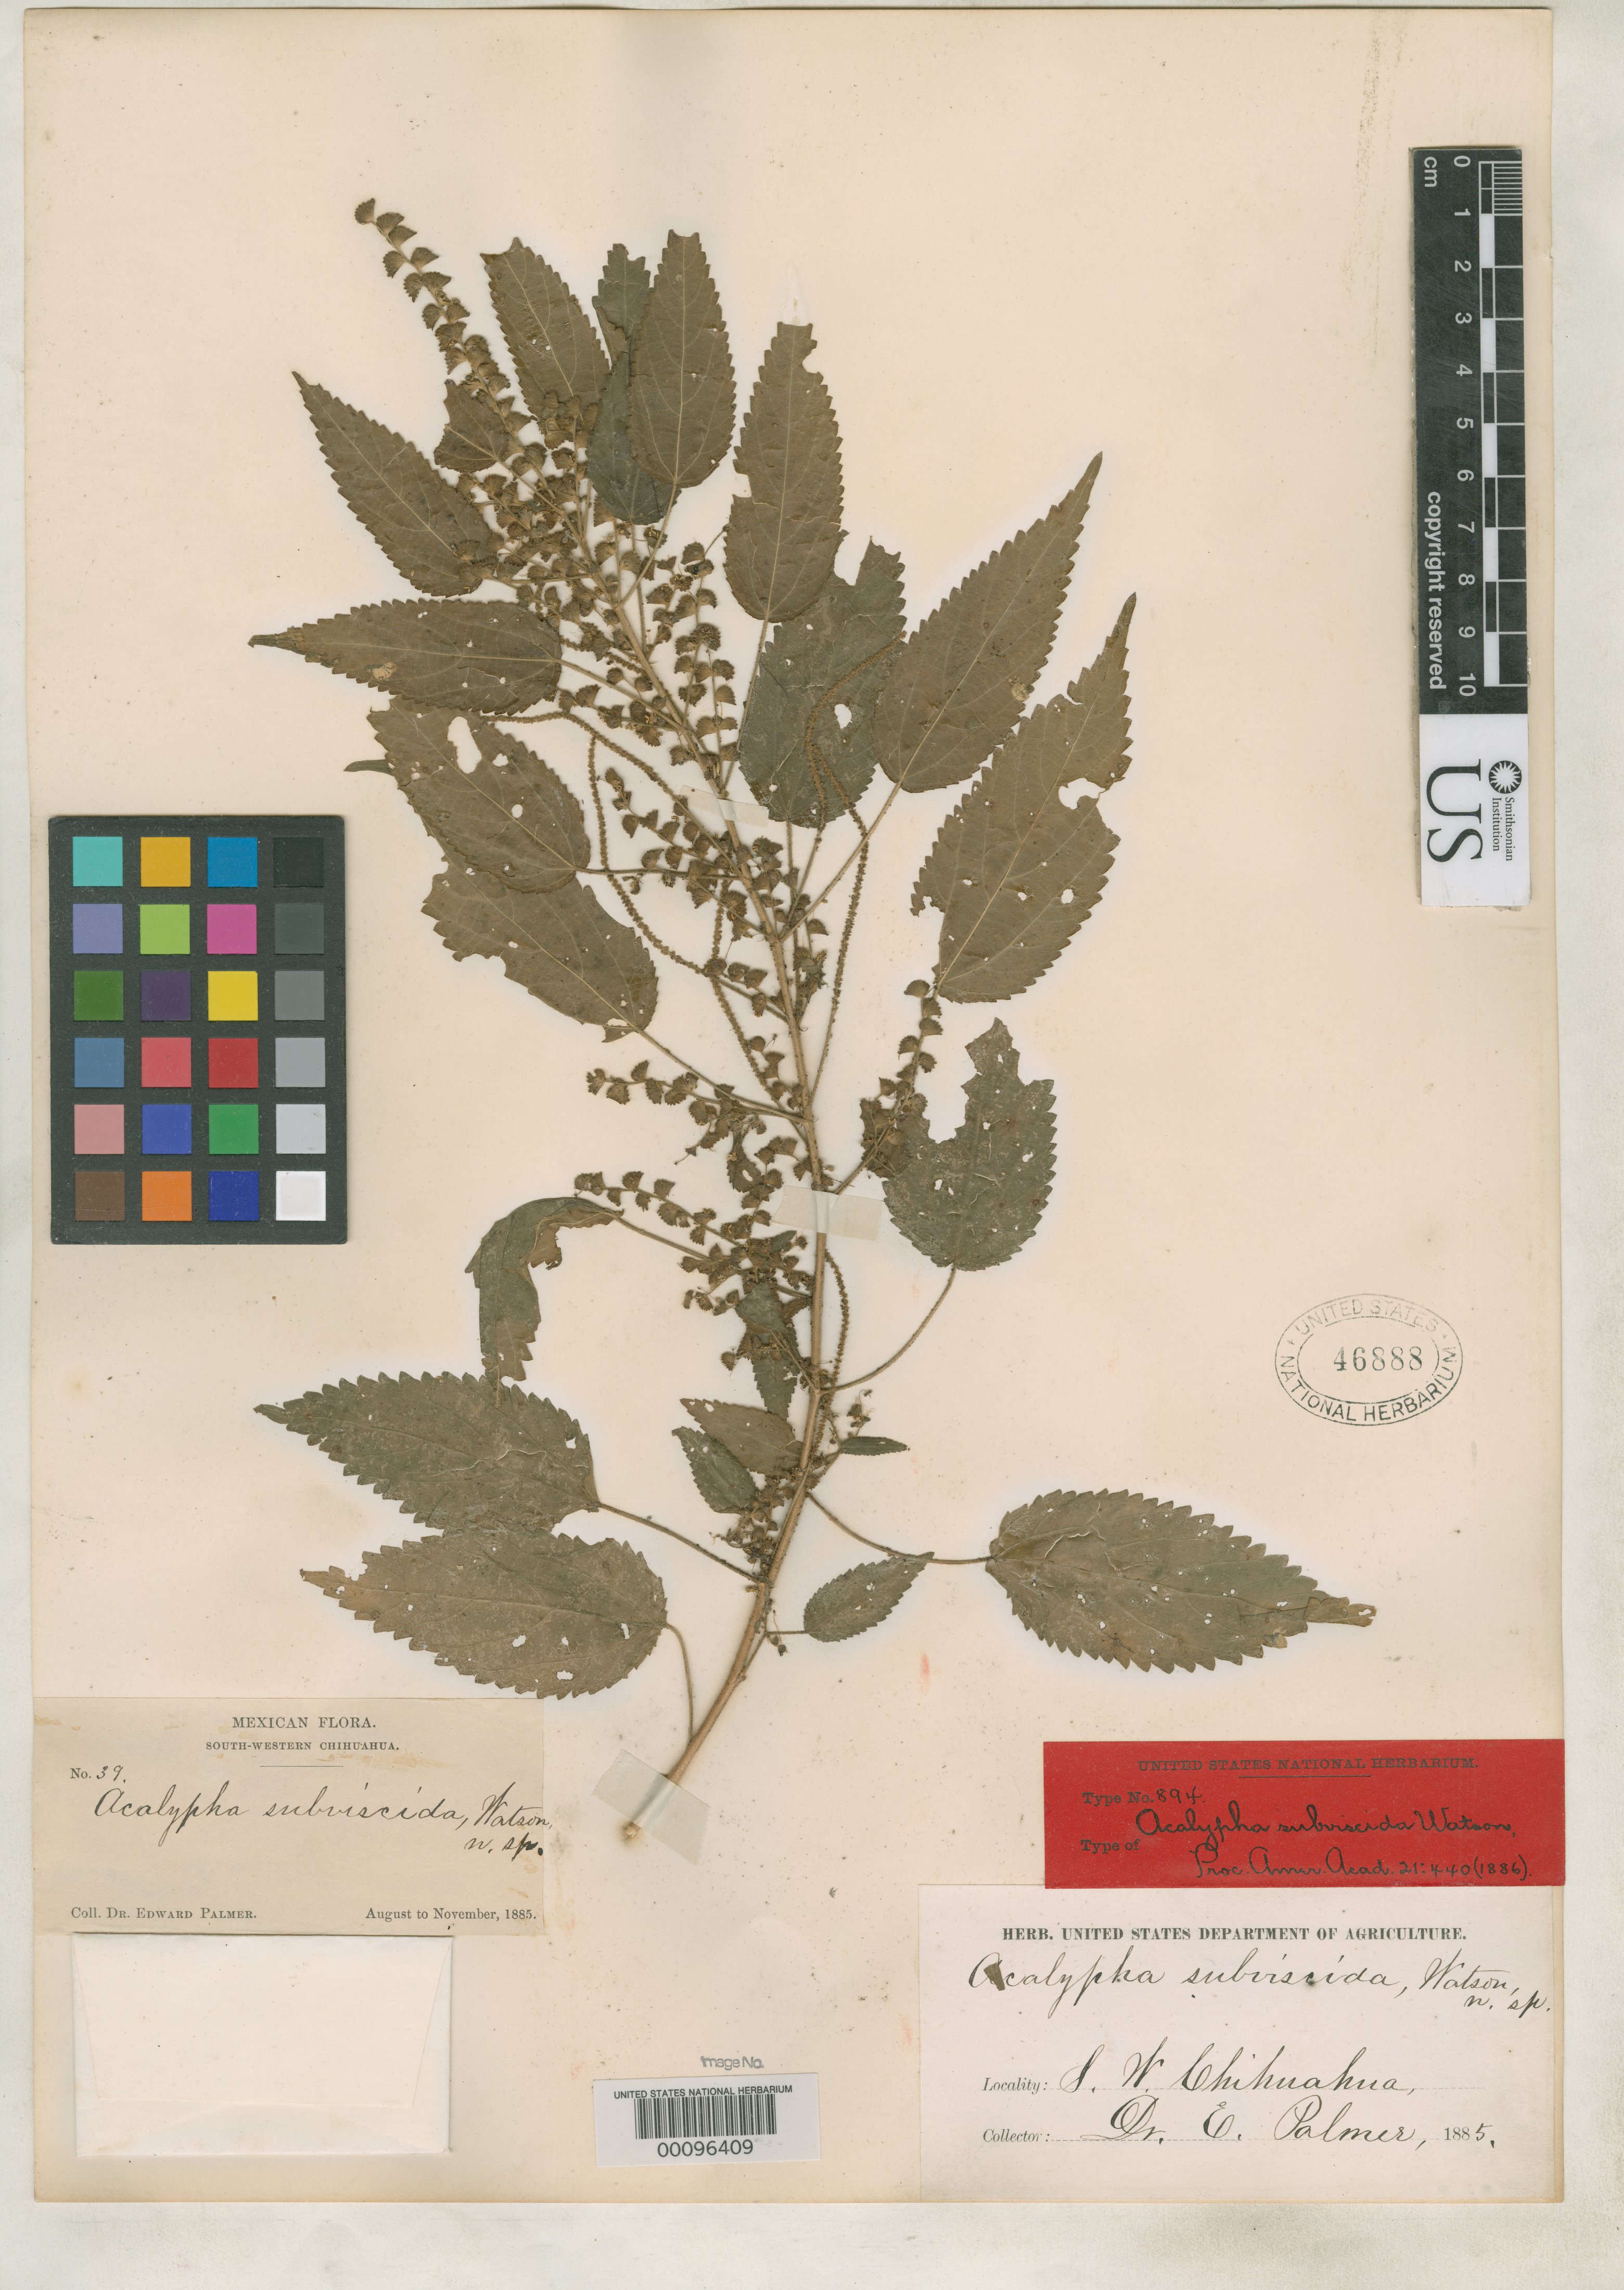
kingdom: Plantae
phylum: Tracheophyta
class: Magnoliopsida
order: Malpighiales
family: Euphorbiaceae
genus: Acalypha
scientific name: Acalypha subviscida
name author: S. Watson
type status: Type Collection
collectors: E. Palmer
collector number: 39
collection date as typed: Aug 1885 to -- Nov 1885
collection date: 1885-08/1885-11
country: Mexico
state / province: Chihuahua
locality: Hacienda San Jose.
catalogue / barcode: US 46888